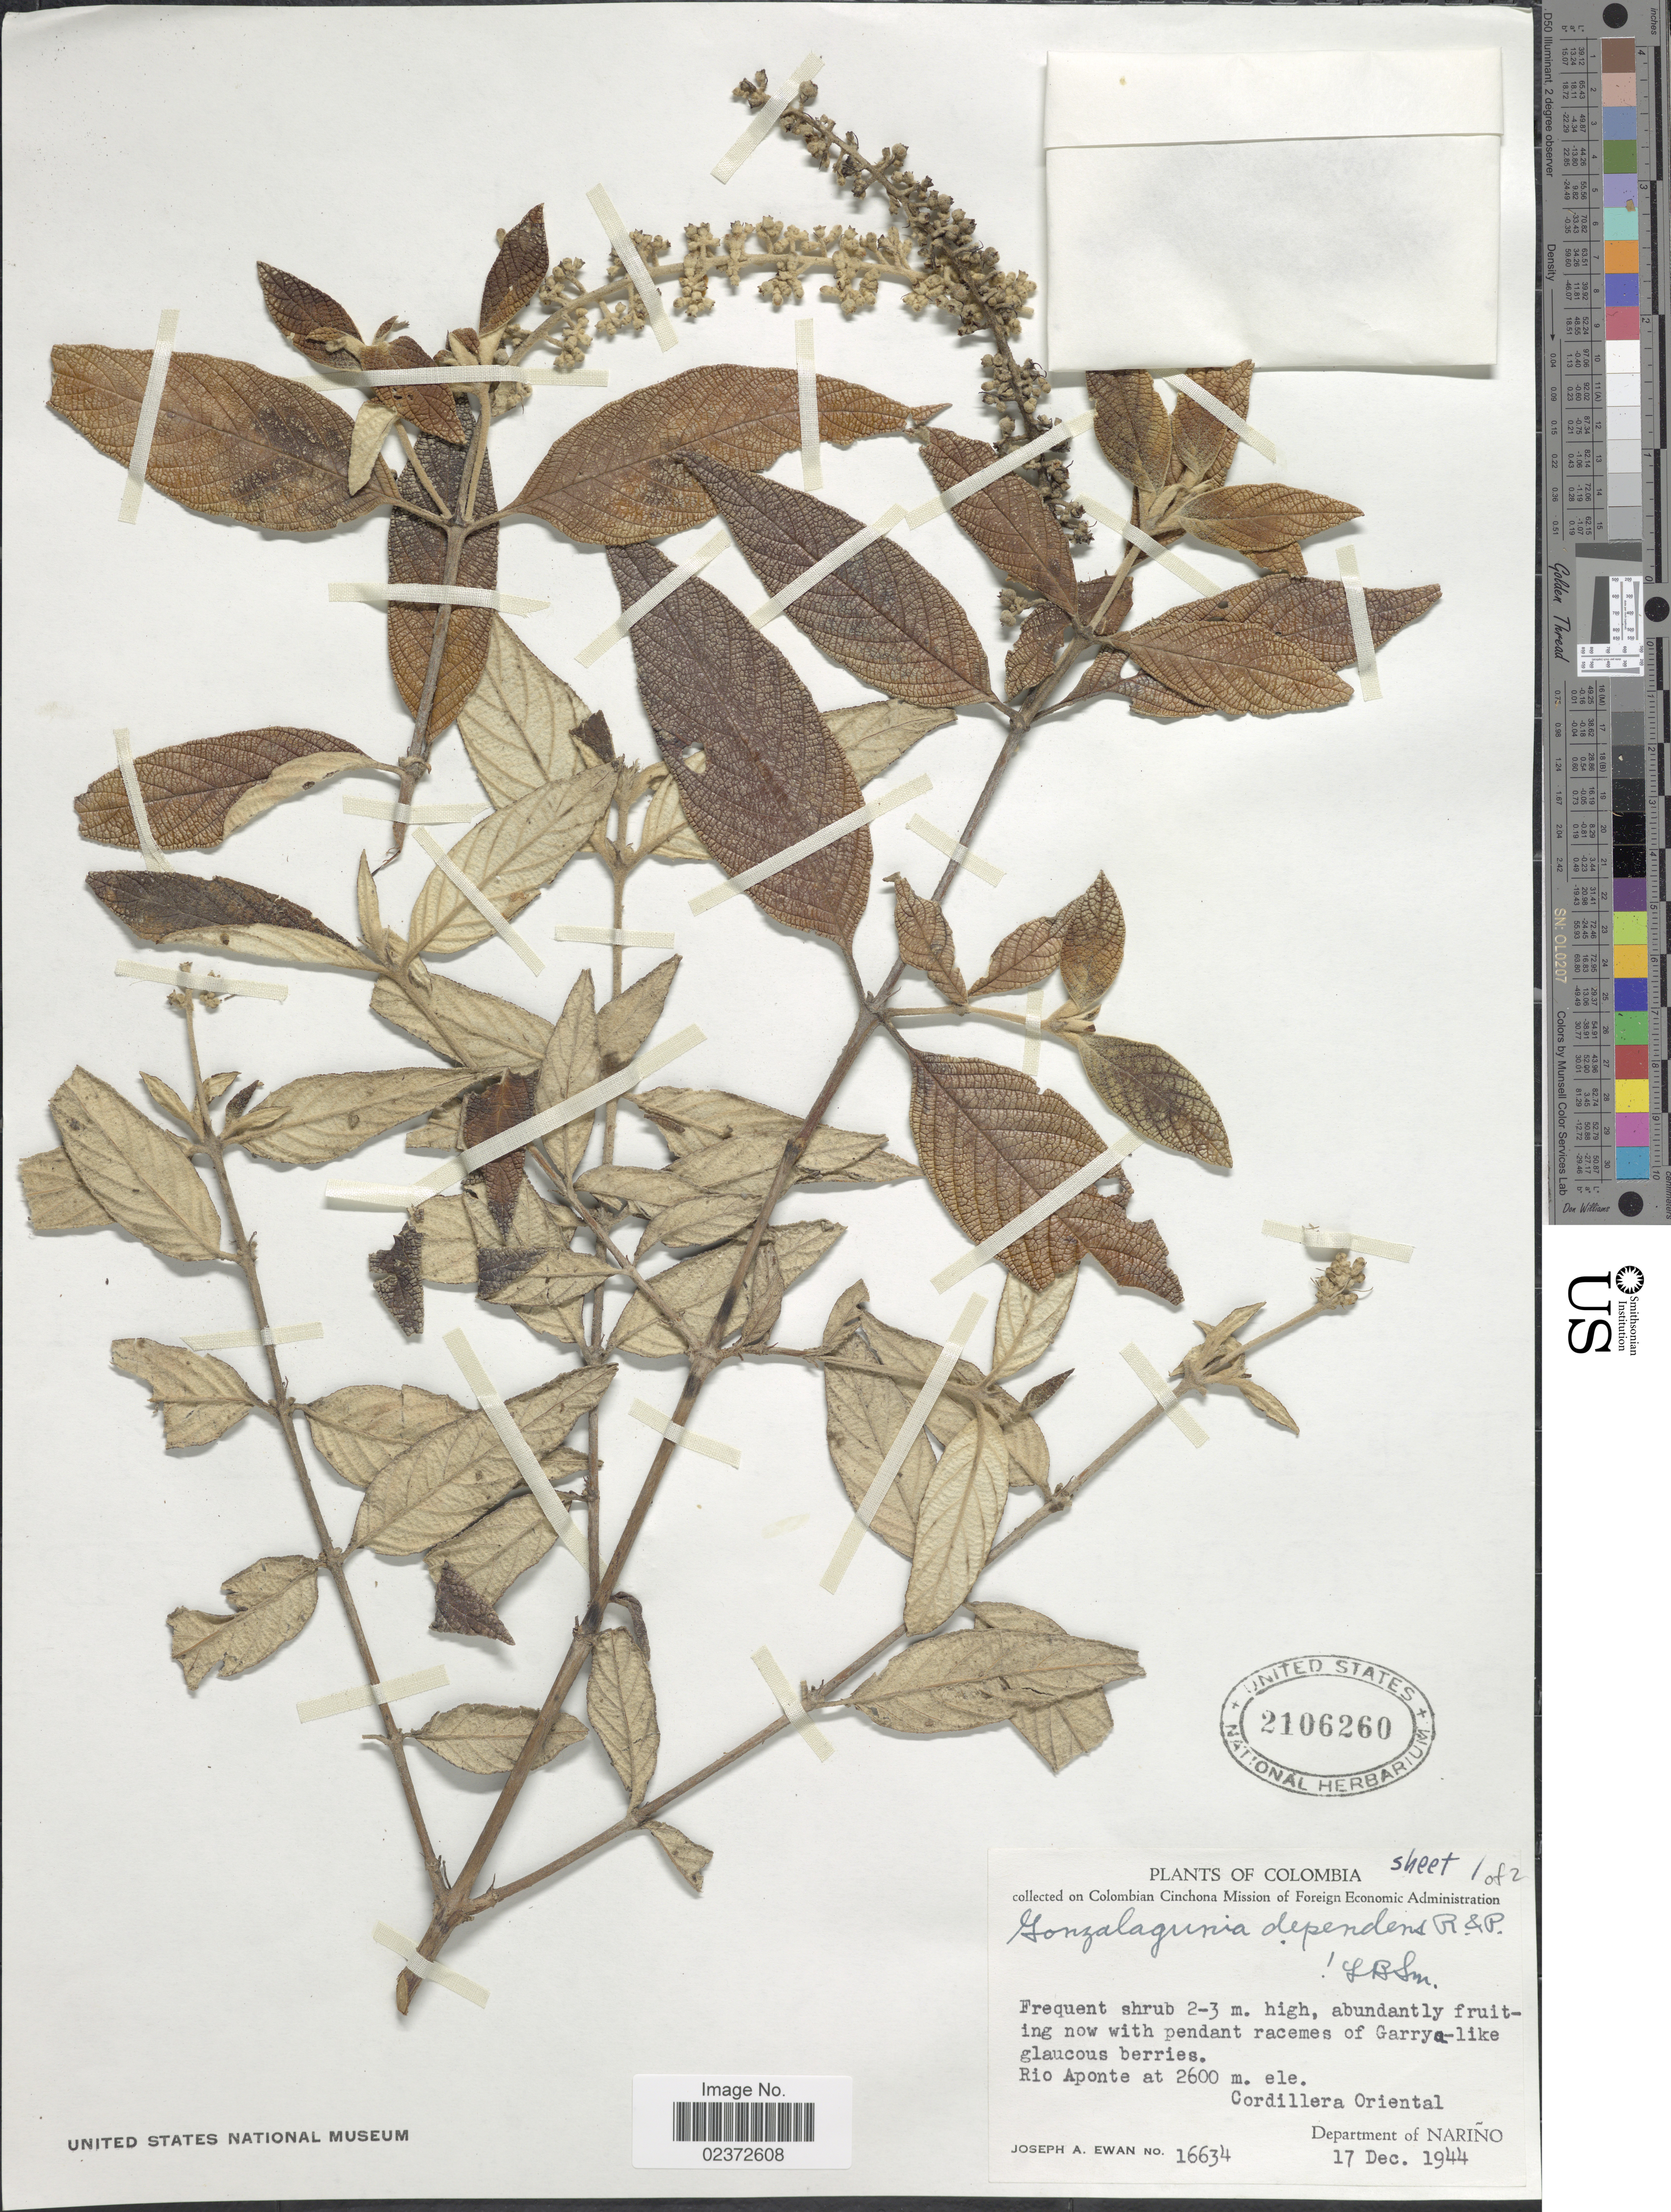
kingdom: Plantae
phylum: Tracheophyta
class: Magnoliopsida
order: Gentianales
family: Rubiaceae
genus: Gonzalagunia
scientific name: Gonzalagunia dependens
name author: Ruiz & Pav.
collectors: J. A. Ewan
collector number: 16634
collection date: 1944-12-17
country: Colombia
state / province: Nariño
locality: Rio Aponte. Cordillera Oriental. Department of Narino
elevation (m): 2600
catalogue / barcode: US 2106260